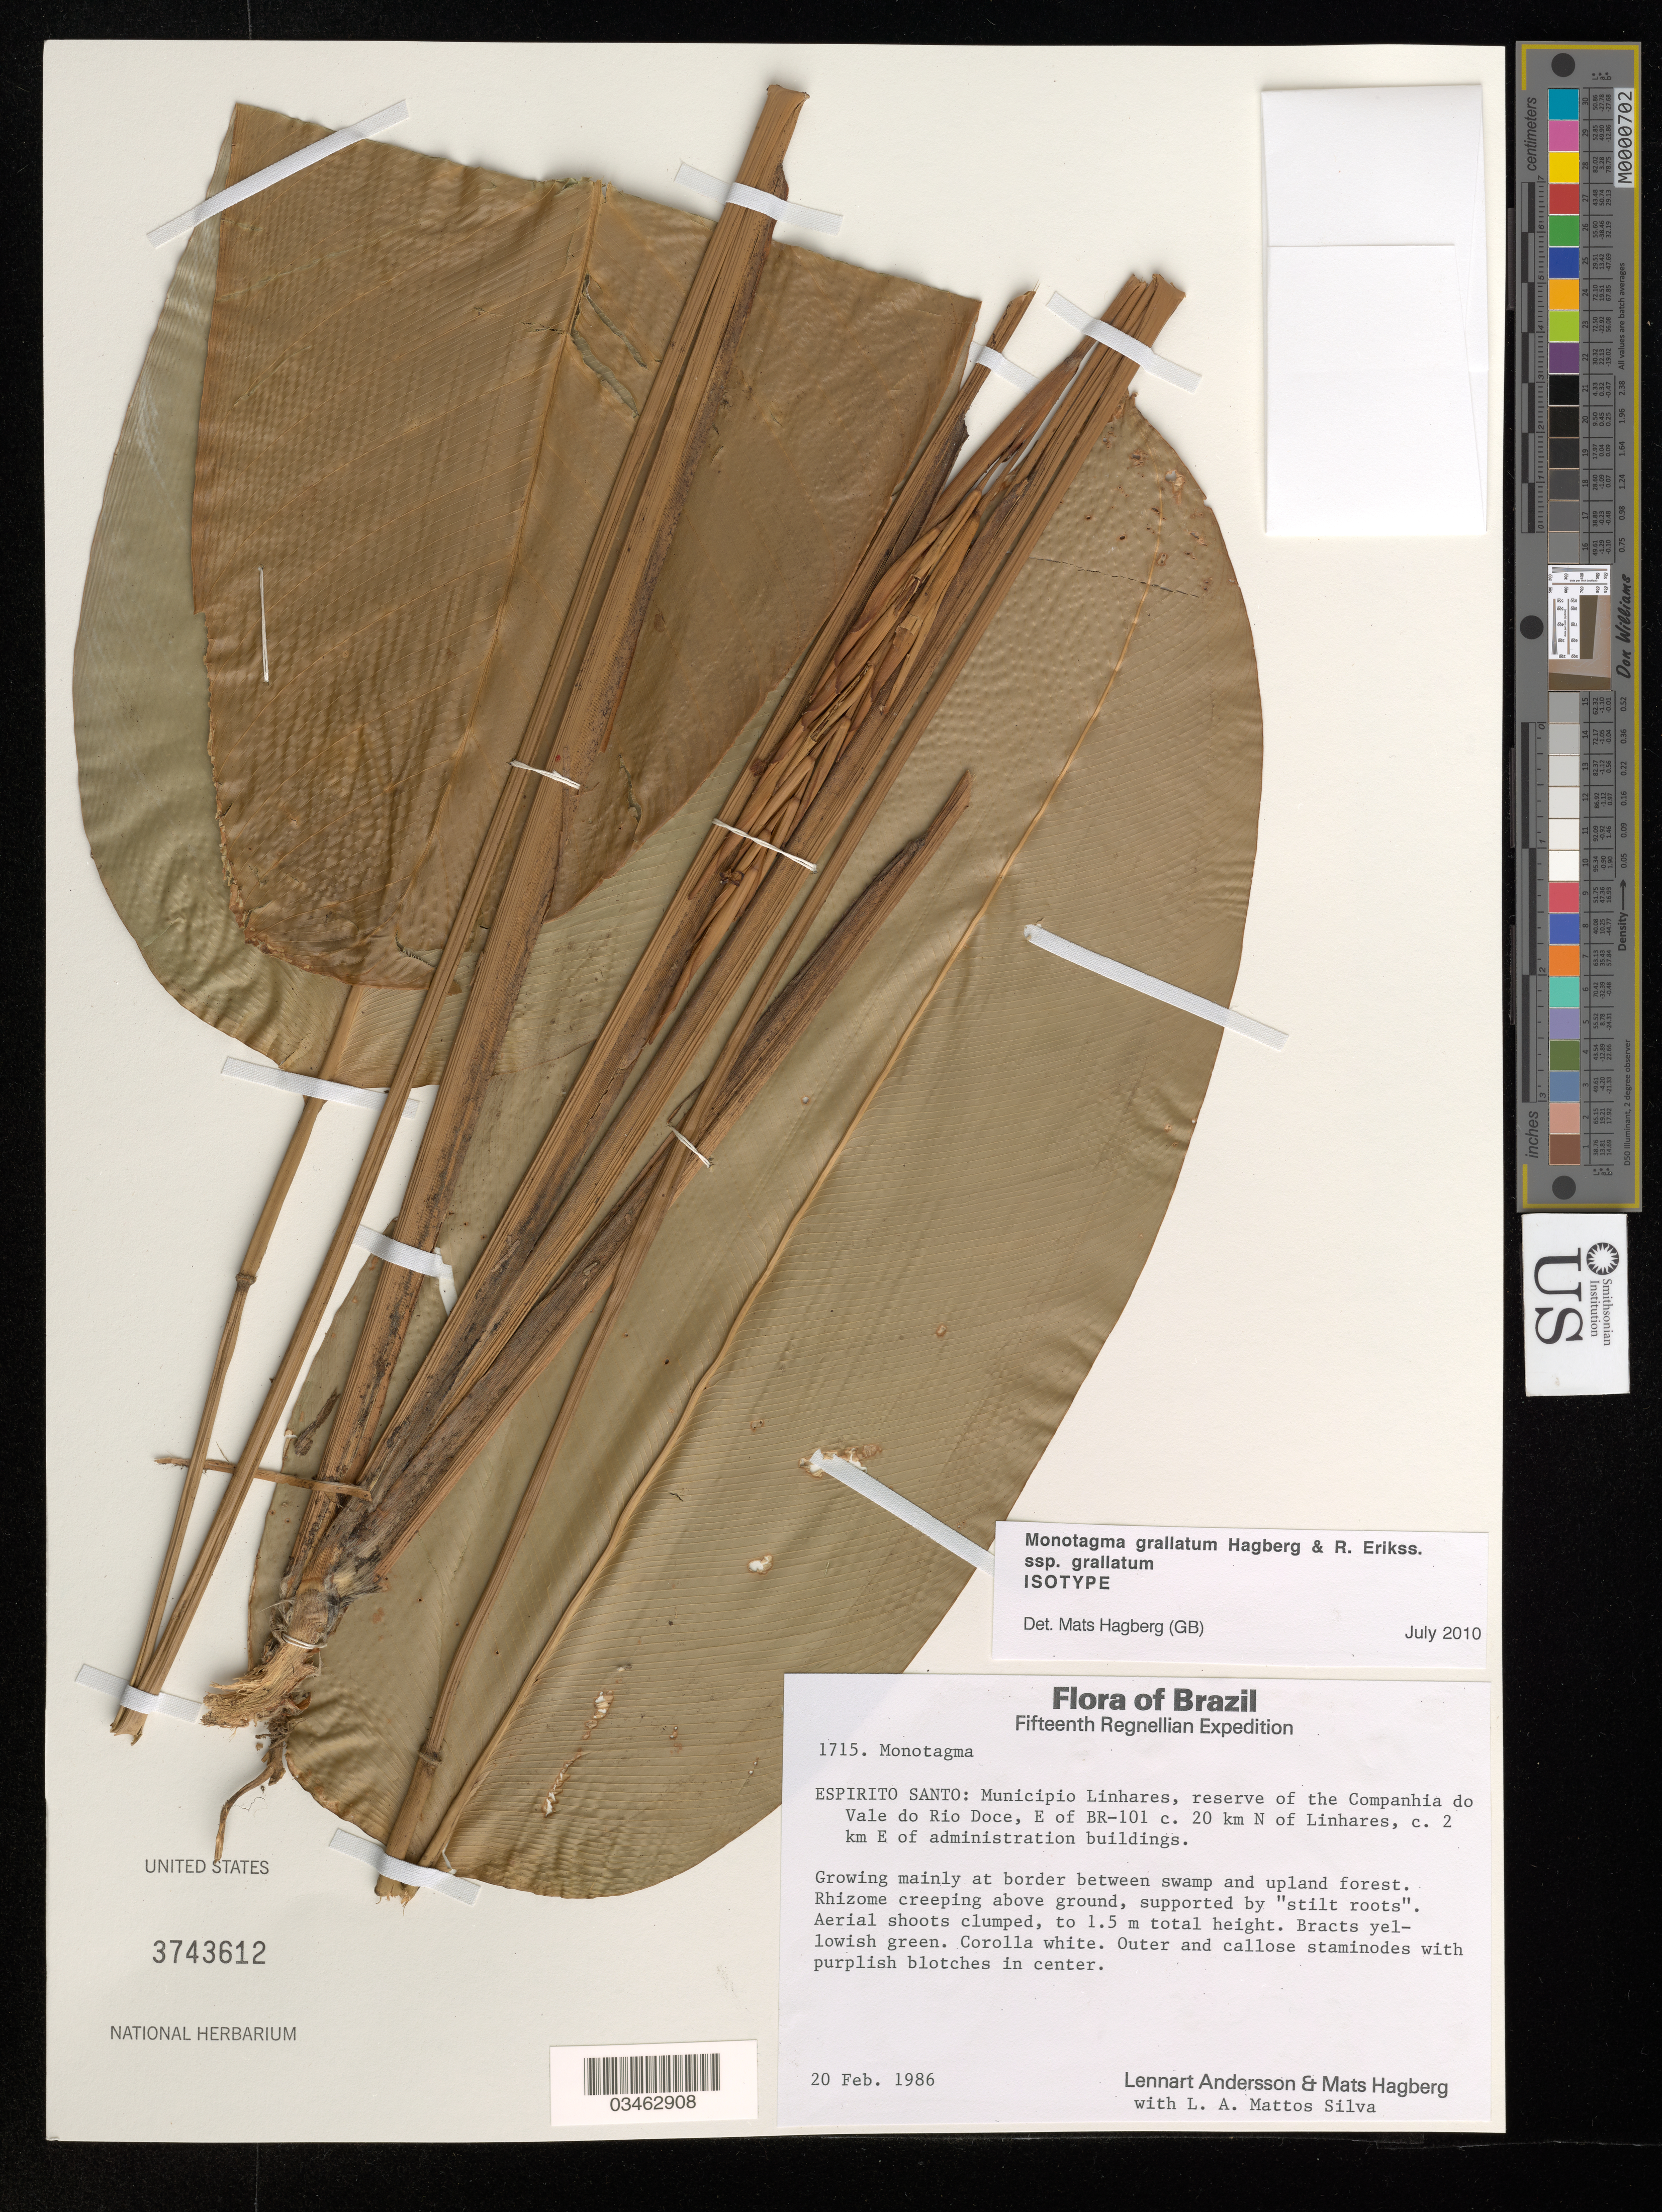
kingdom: Plantae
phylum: Tracheophyta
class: Liliopsida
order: Zingiberales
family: Marantaceae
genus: Monotagma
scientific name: Monotagma grallatum subsp. grallatum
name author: Hagberg & R. Erikss.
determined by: Hagberg, M.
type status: Isotype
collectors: L. Andersson, M. Hagberg & L. A. Mattos Silva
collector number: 1715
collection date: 1986-02-20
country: Brazil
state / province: Espirito Santo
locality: Municipio Linhares, reserve of the Companhia do Vale do Rio Doce, E of BR-101 c. 20 km N of Linhares, c. 2 km E of administration buildings.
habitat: Growing mainly at border between swamp and upland forest.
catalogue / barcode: US 3743612